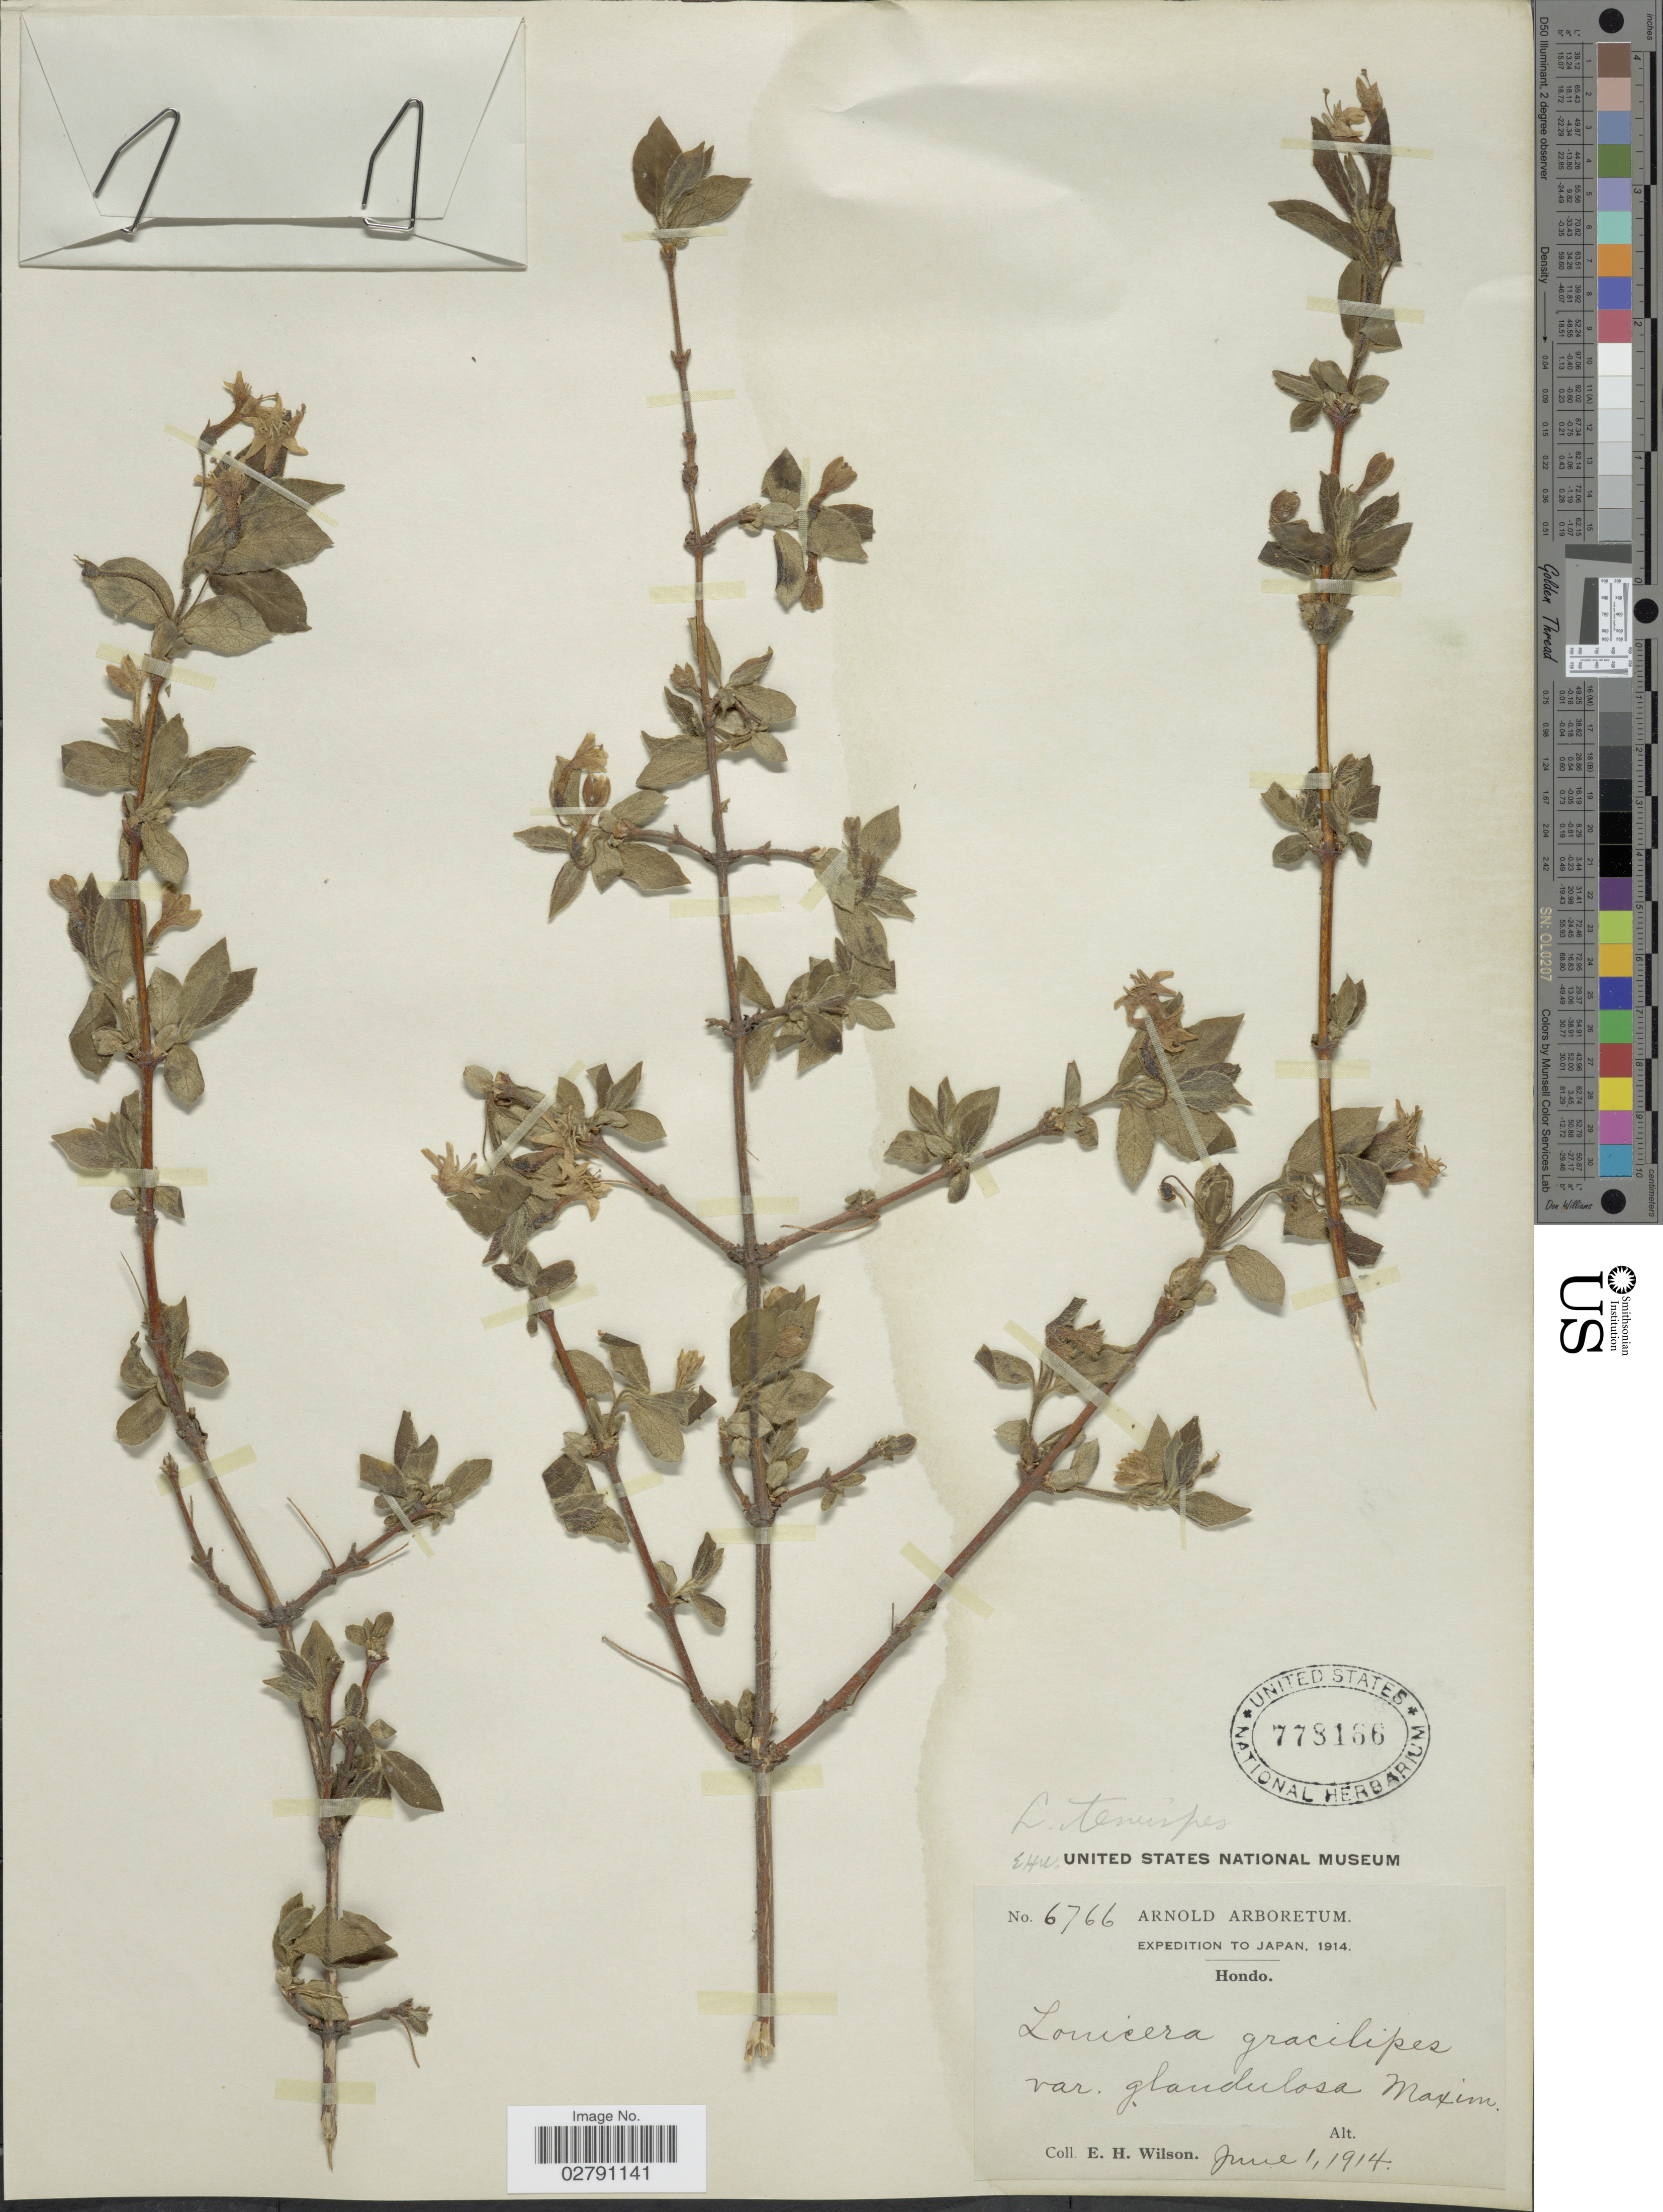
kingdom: Plantae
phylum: Tracheophyta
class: Magnoliopsida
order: Dipsacales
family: Caprifoliaceae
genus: Lonicera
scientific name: Lonicera tenuipes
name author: Nakai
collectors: E. Wilson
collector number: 6766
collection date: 1914-06-01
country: Japan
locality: Hondo.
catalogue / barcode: US 778166